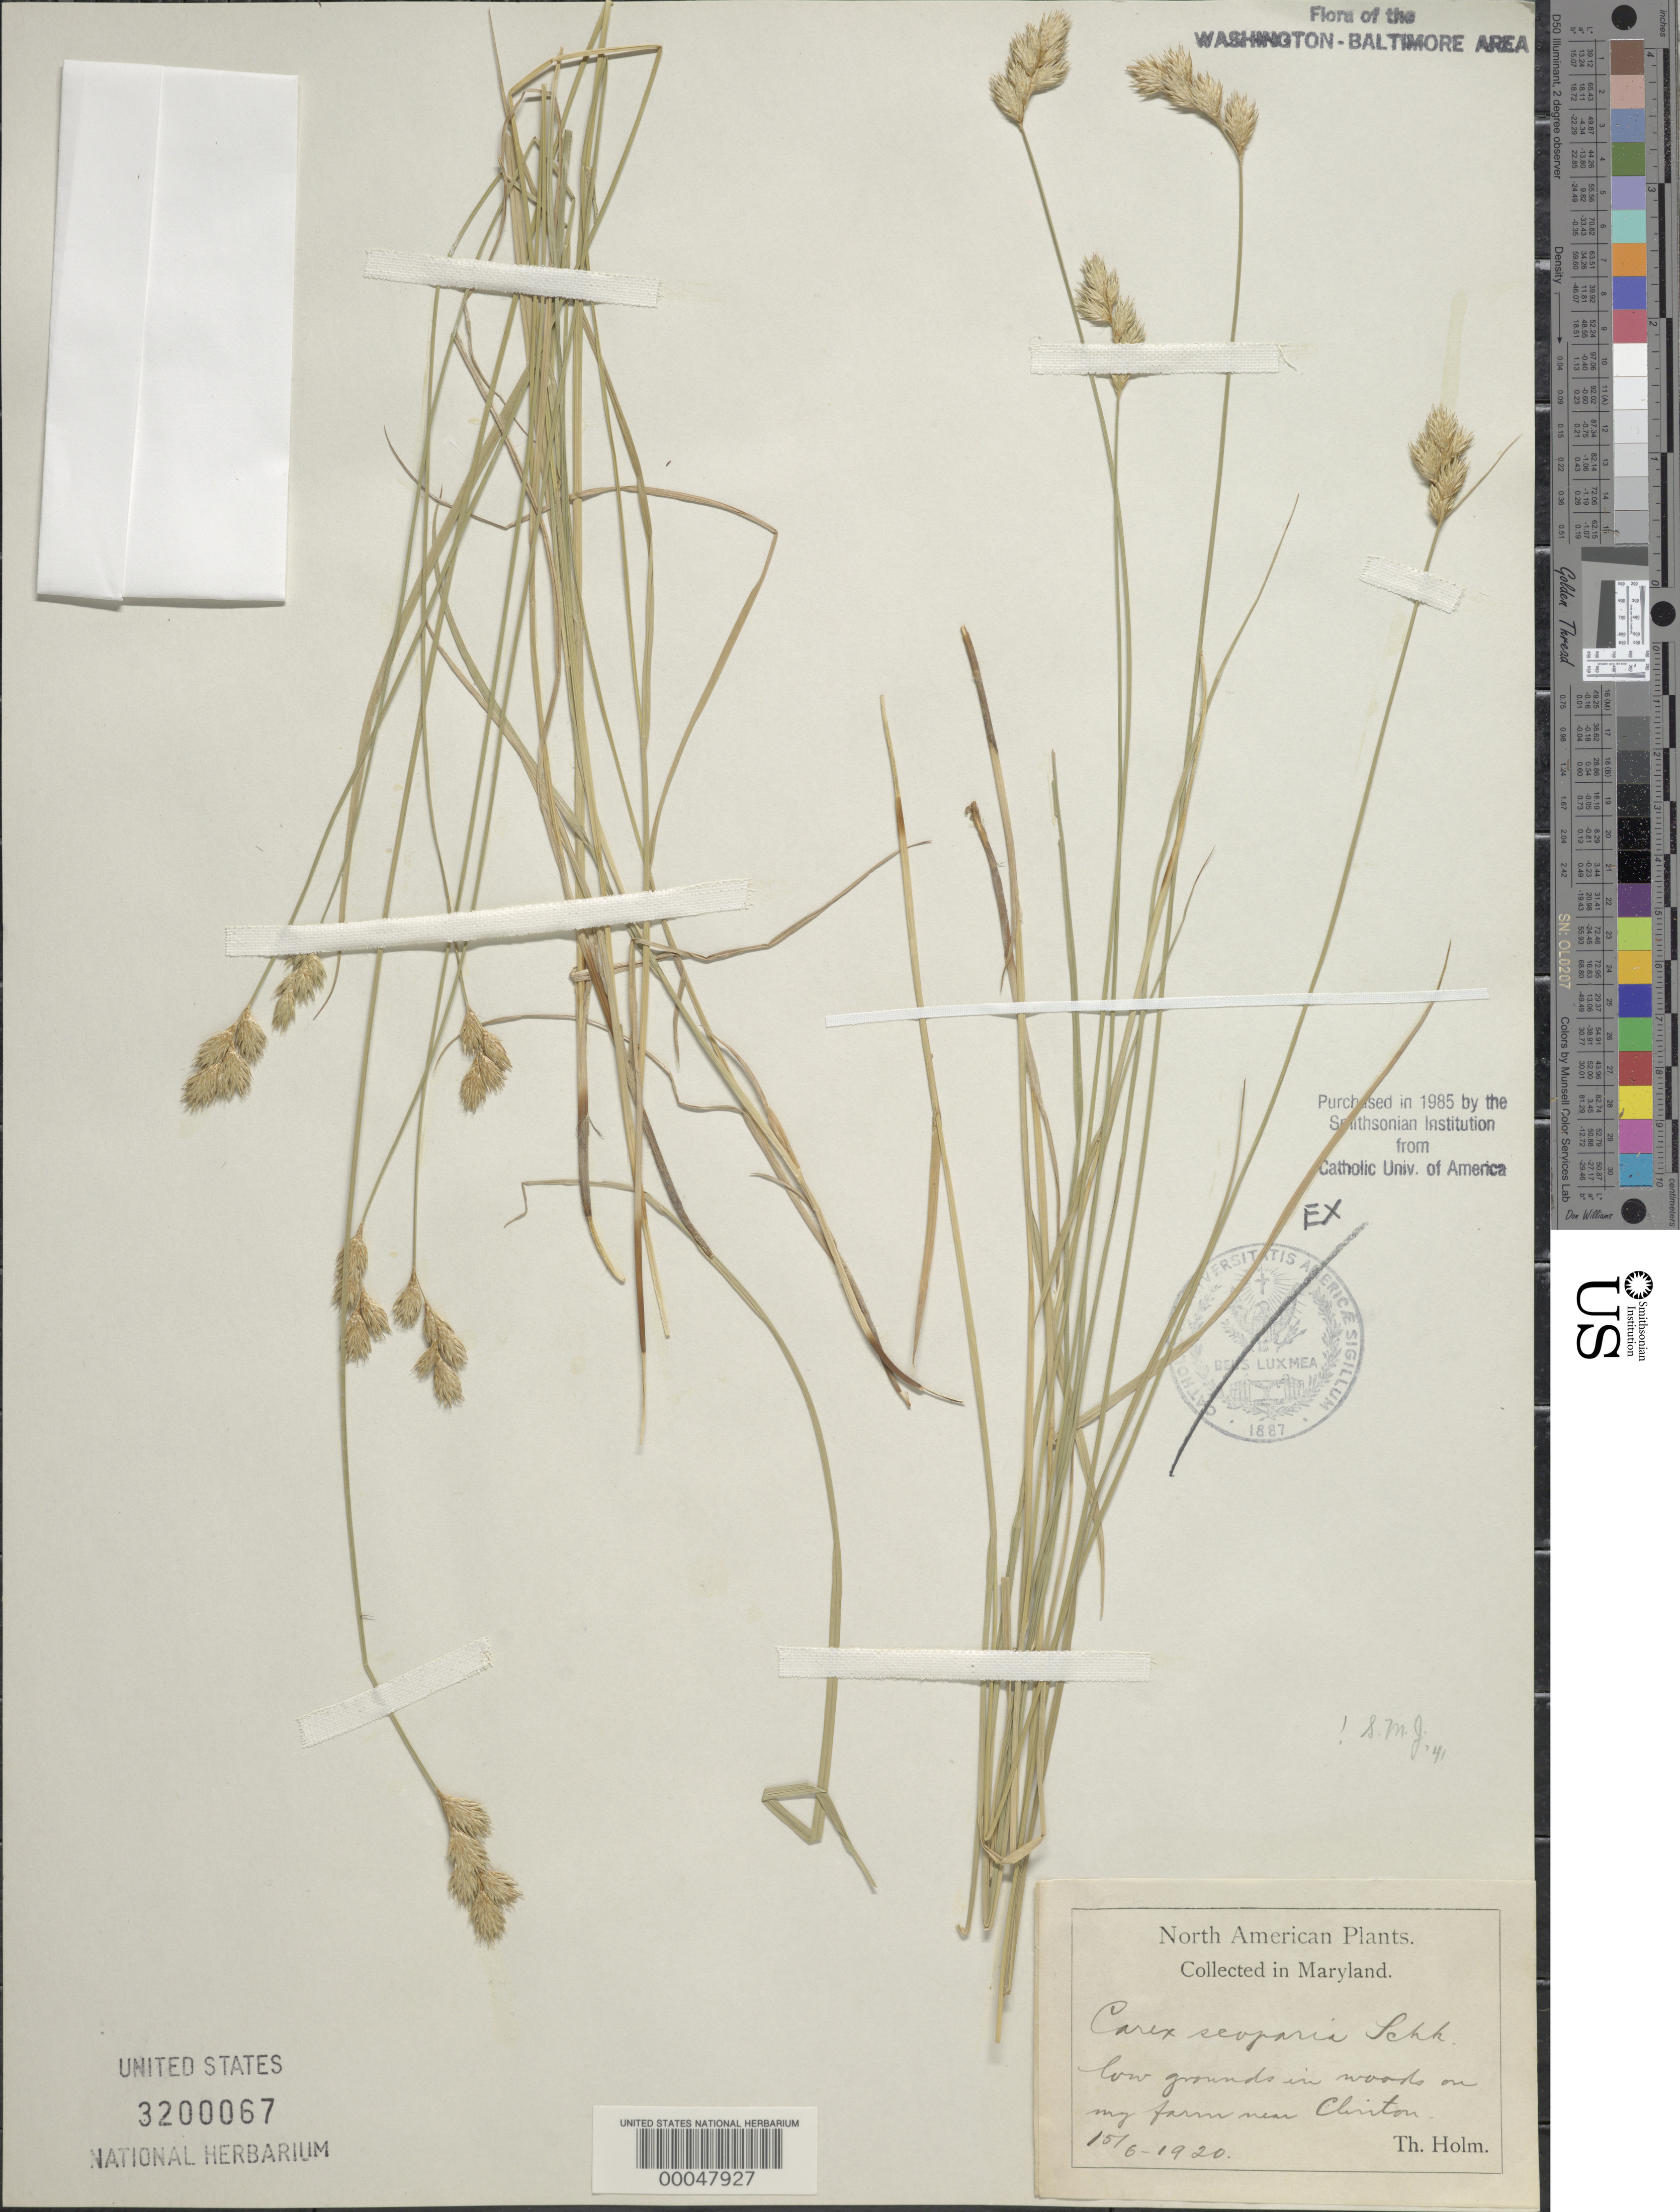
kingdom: Plantae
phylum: Tracheophyta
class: Liliopsida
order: Poales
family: Cyperaceae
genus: Carex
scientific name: Carex scoparia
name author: Schkuhr ex Willd.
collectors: T. Holm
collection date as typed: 15 Jun 1920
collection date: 1920-06-15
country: United States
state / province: Maryland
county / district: Prince George's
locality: Near Clinton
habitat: Low grounds in woods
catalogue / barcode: US 3200067